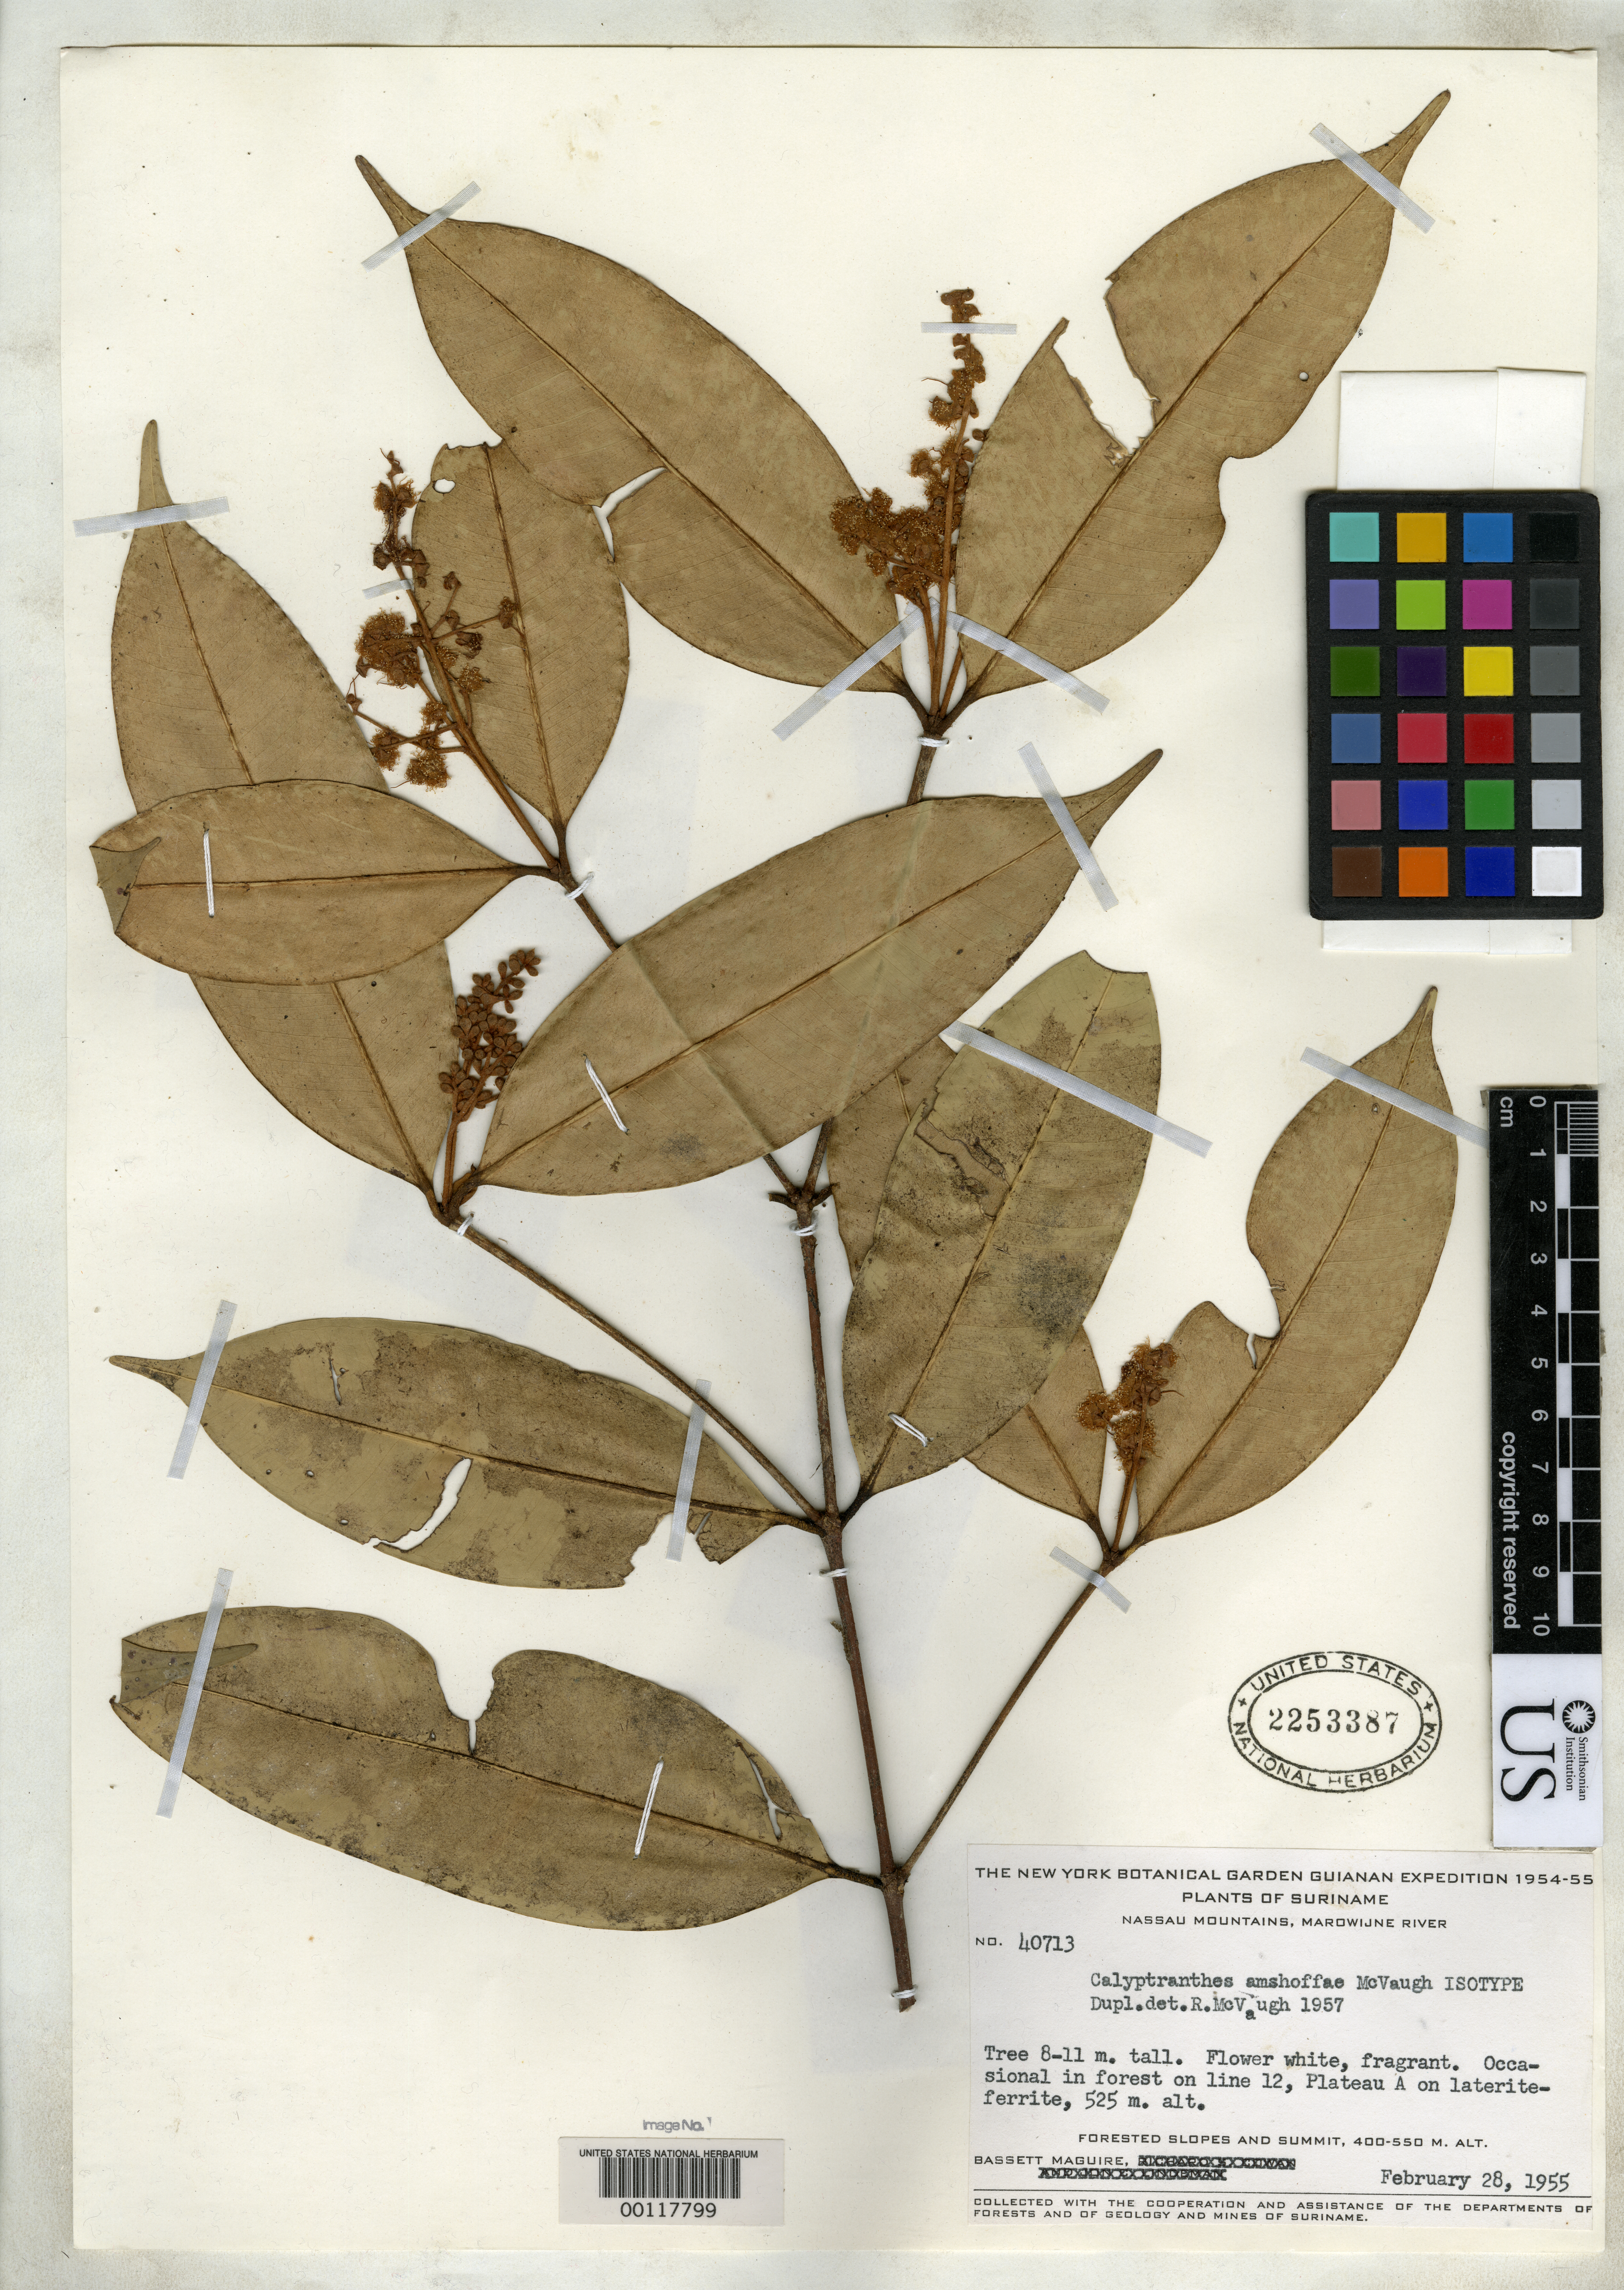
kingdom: Plantae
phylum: Tracheophyta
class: Magnoliopsida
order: Myrtales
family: Myrtaceae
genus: Calyptranthes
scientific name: Calyptranthes amshoffae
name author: McVaugh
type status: Isotype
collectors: B. Maguire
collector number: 40713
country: Suriname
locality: Nassau Mountains.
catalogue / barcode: US 2253387